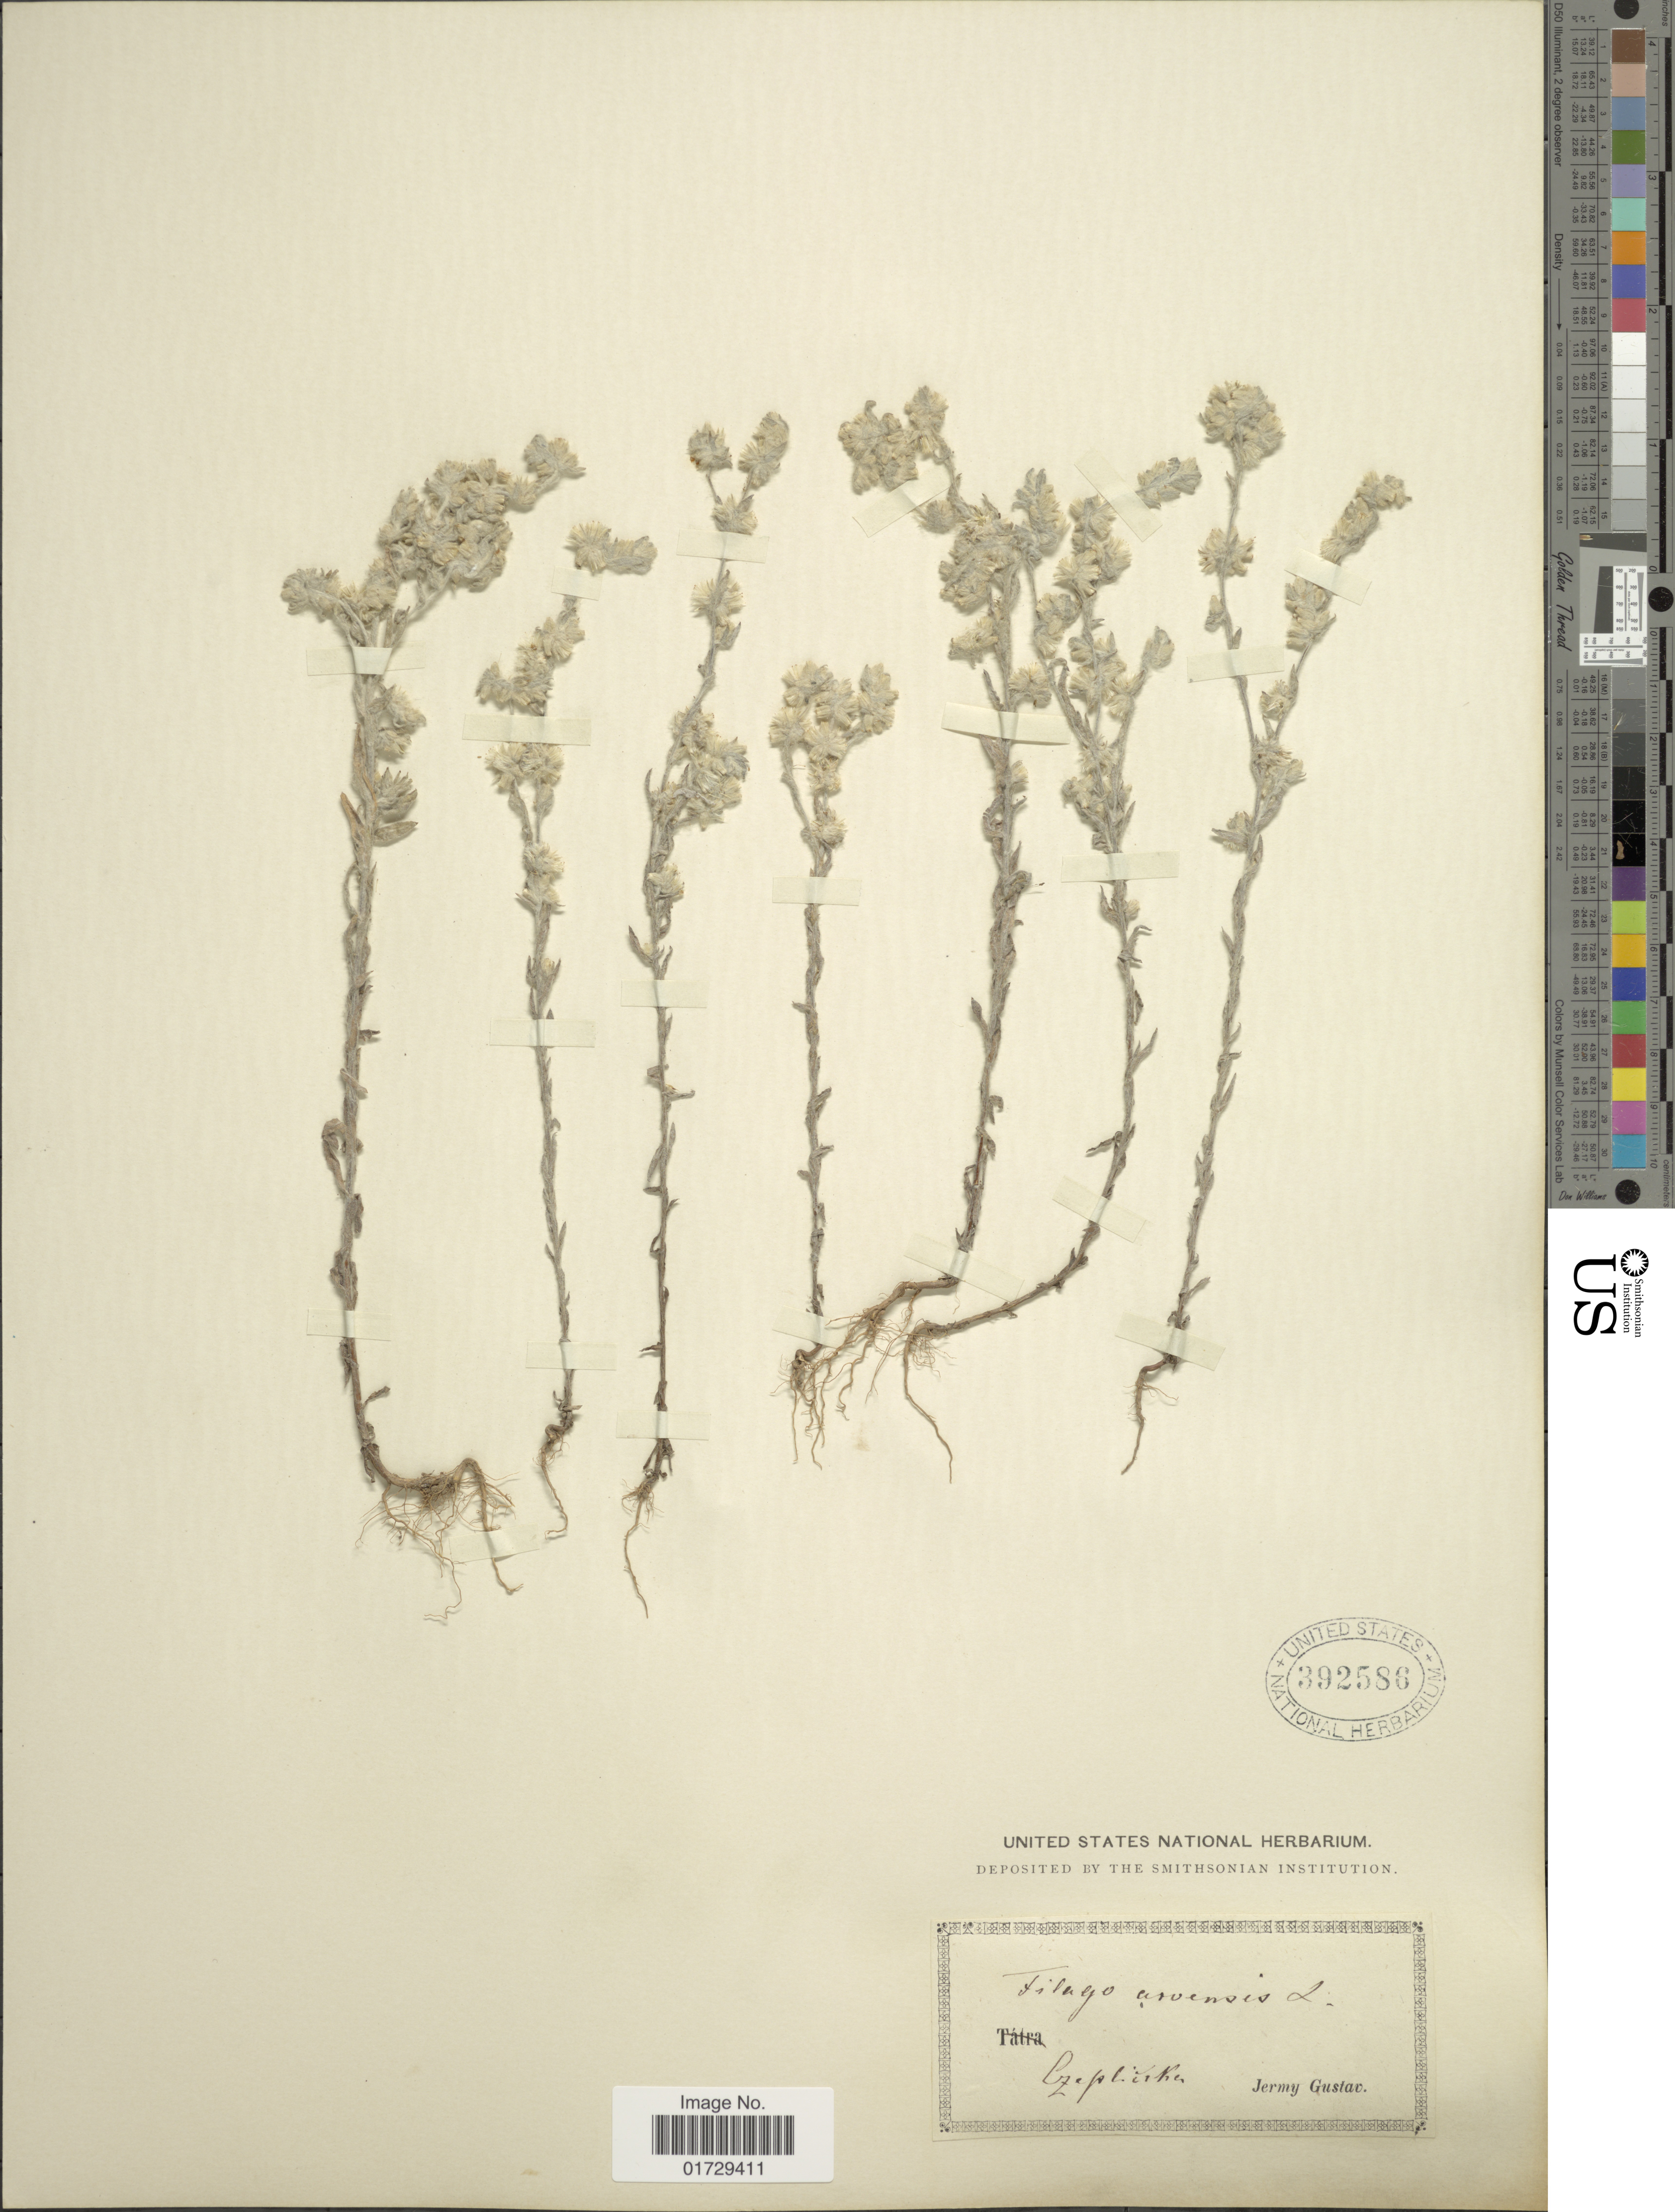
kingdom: Plantae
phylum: Tracheophyta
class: Magnoliopsida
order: Asterales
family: Asteraceae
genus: Filago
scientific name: Filago arvensis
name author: L.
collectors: J. Gustav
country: Poland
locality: Czepliciker [interpreted]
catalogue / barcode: US 392586